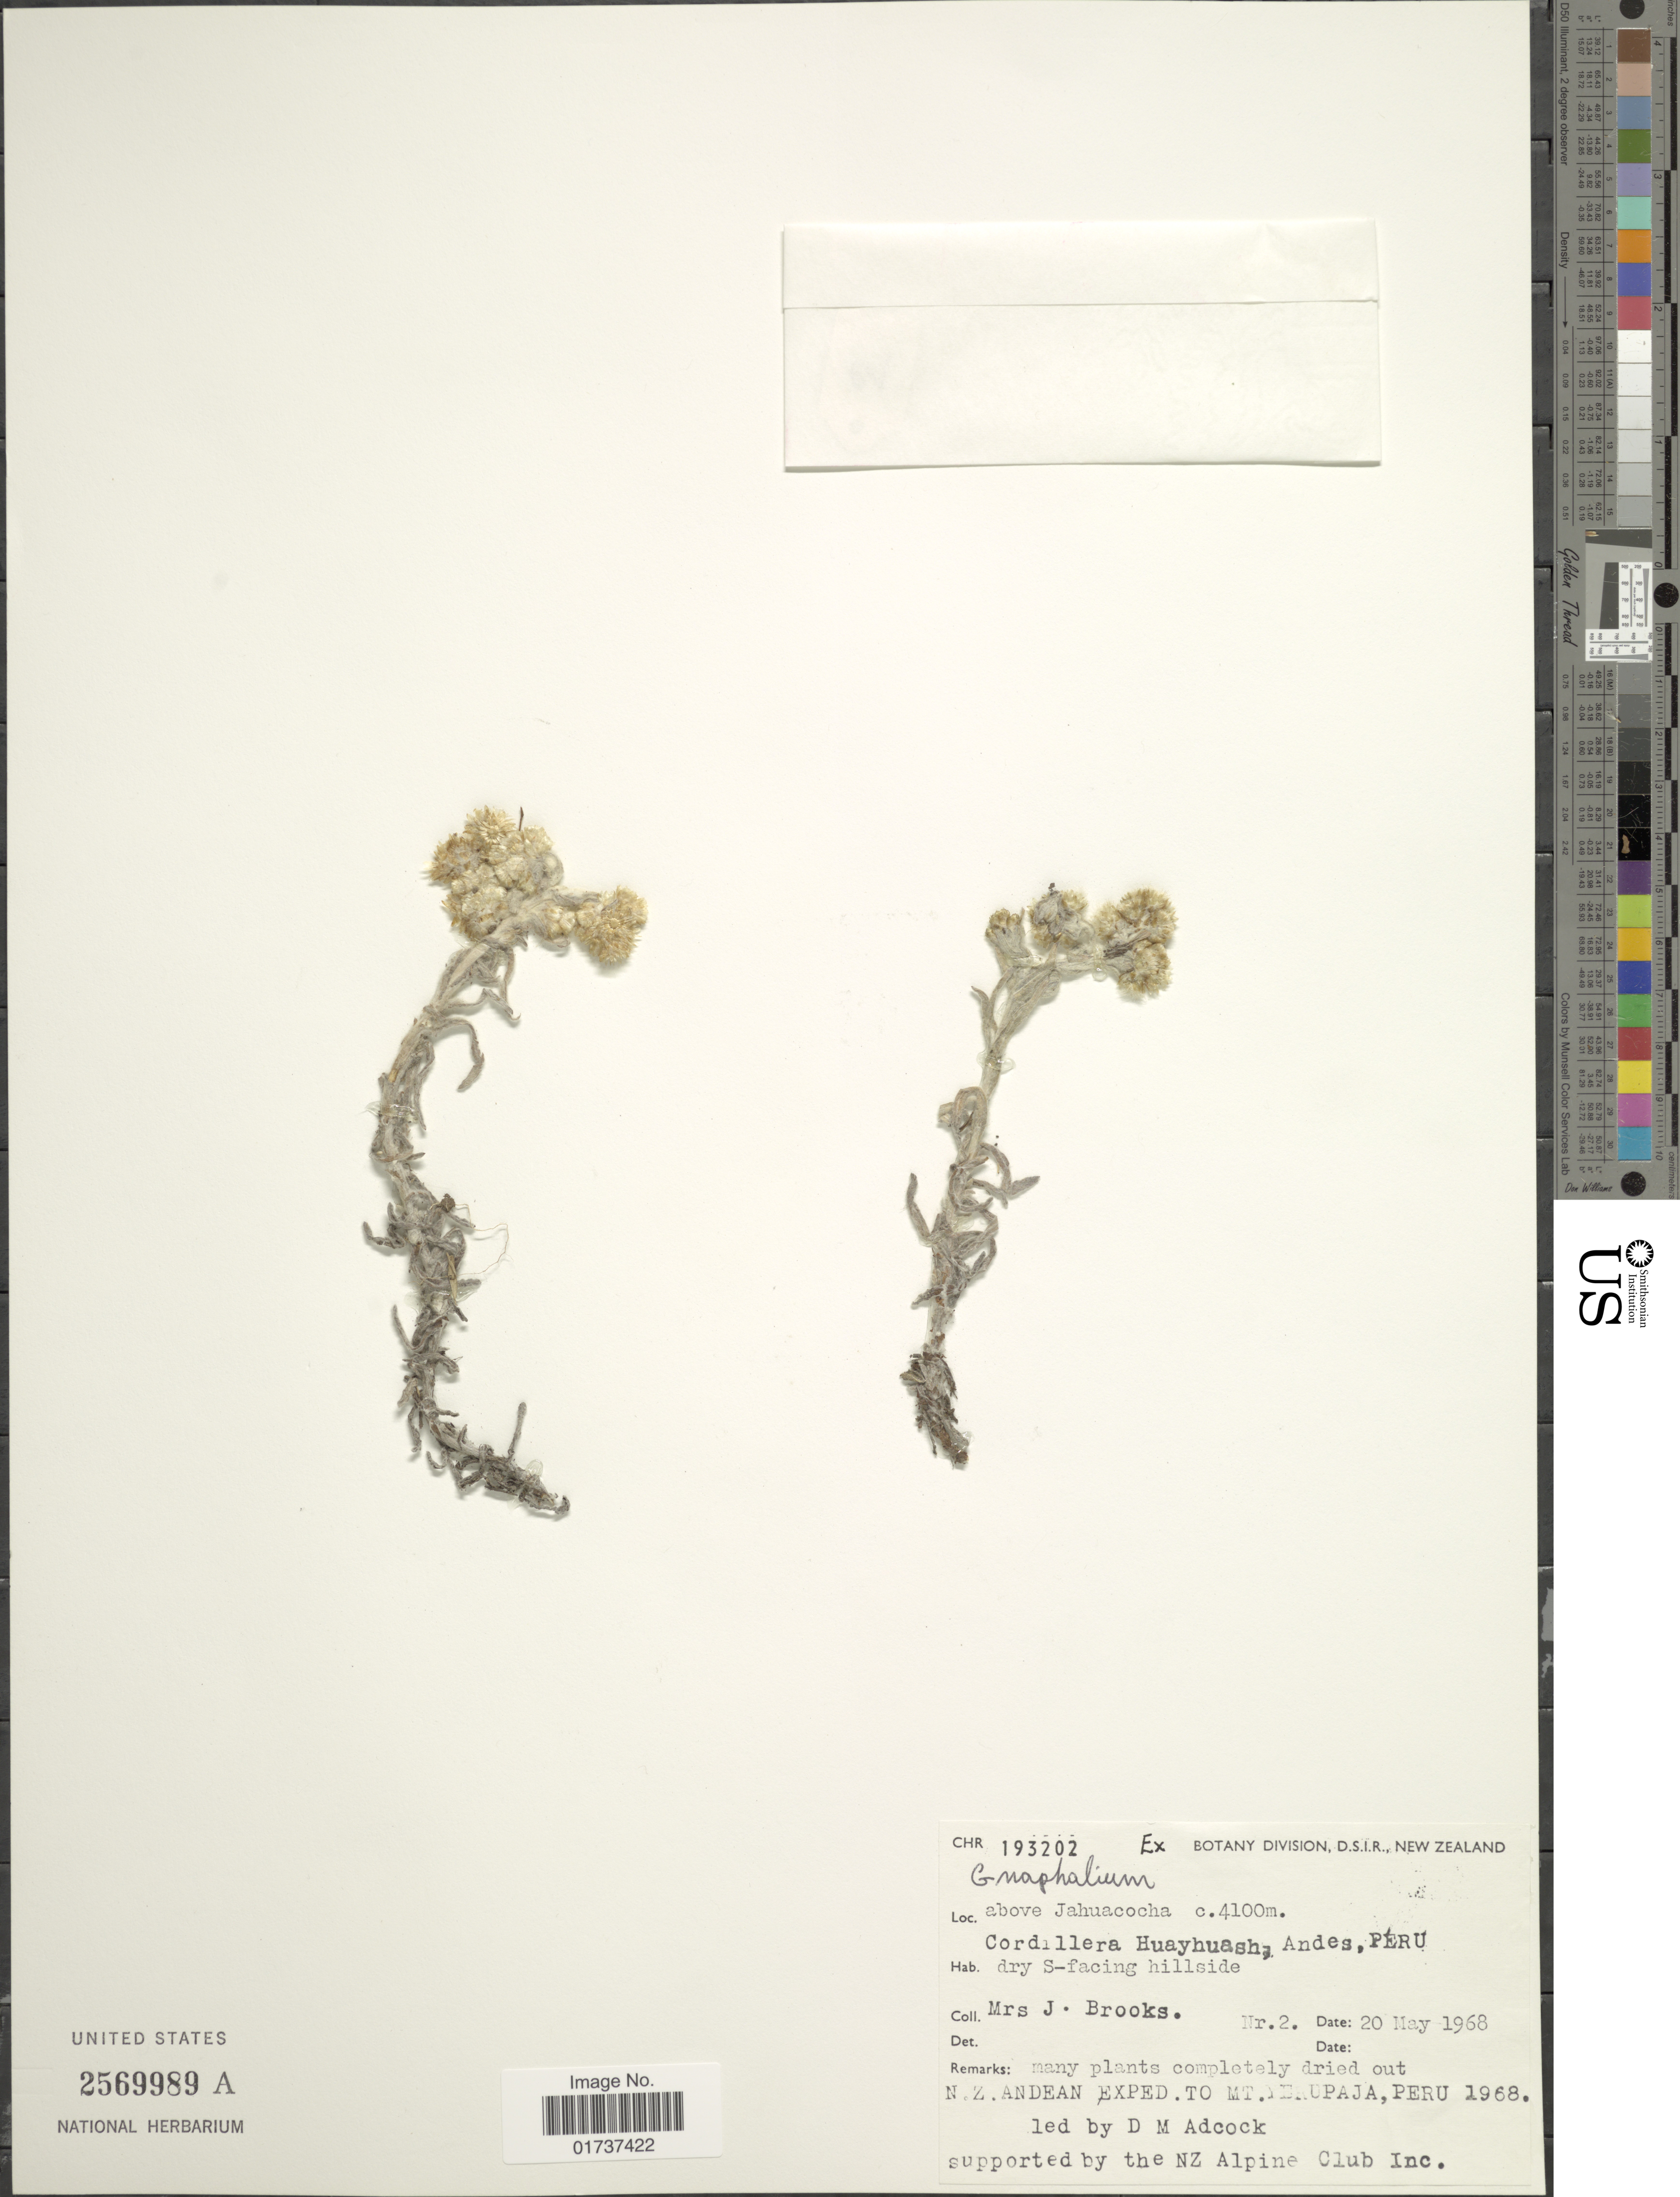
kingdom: Plantae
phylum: Tracheophyta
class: Magnoliopsida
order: Asterales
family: Asteraceae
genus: Gnaphalium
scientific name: Gnaphalium sp.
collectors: J. Brooks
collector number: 2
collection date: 1968-05-20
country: Peru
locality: Above Jahuacocha, Cordillera Huayhuach, Andes, dry S-facing hillside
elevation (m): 4100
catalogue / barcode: US 2569989